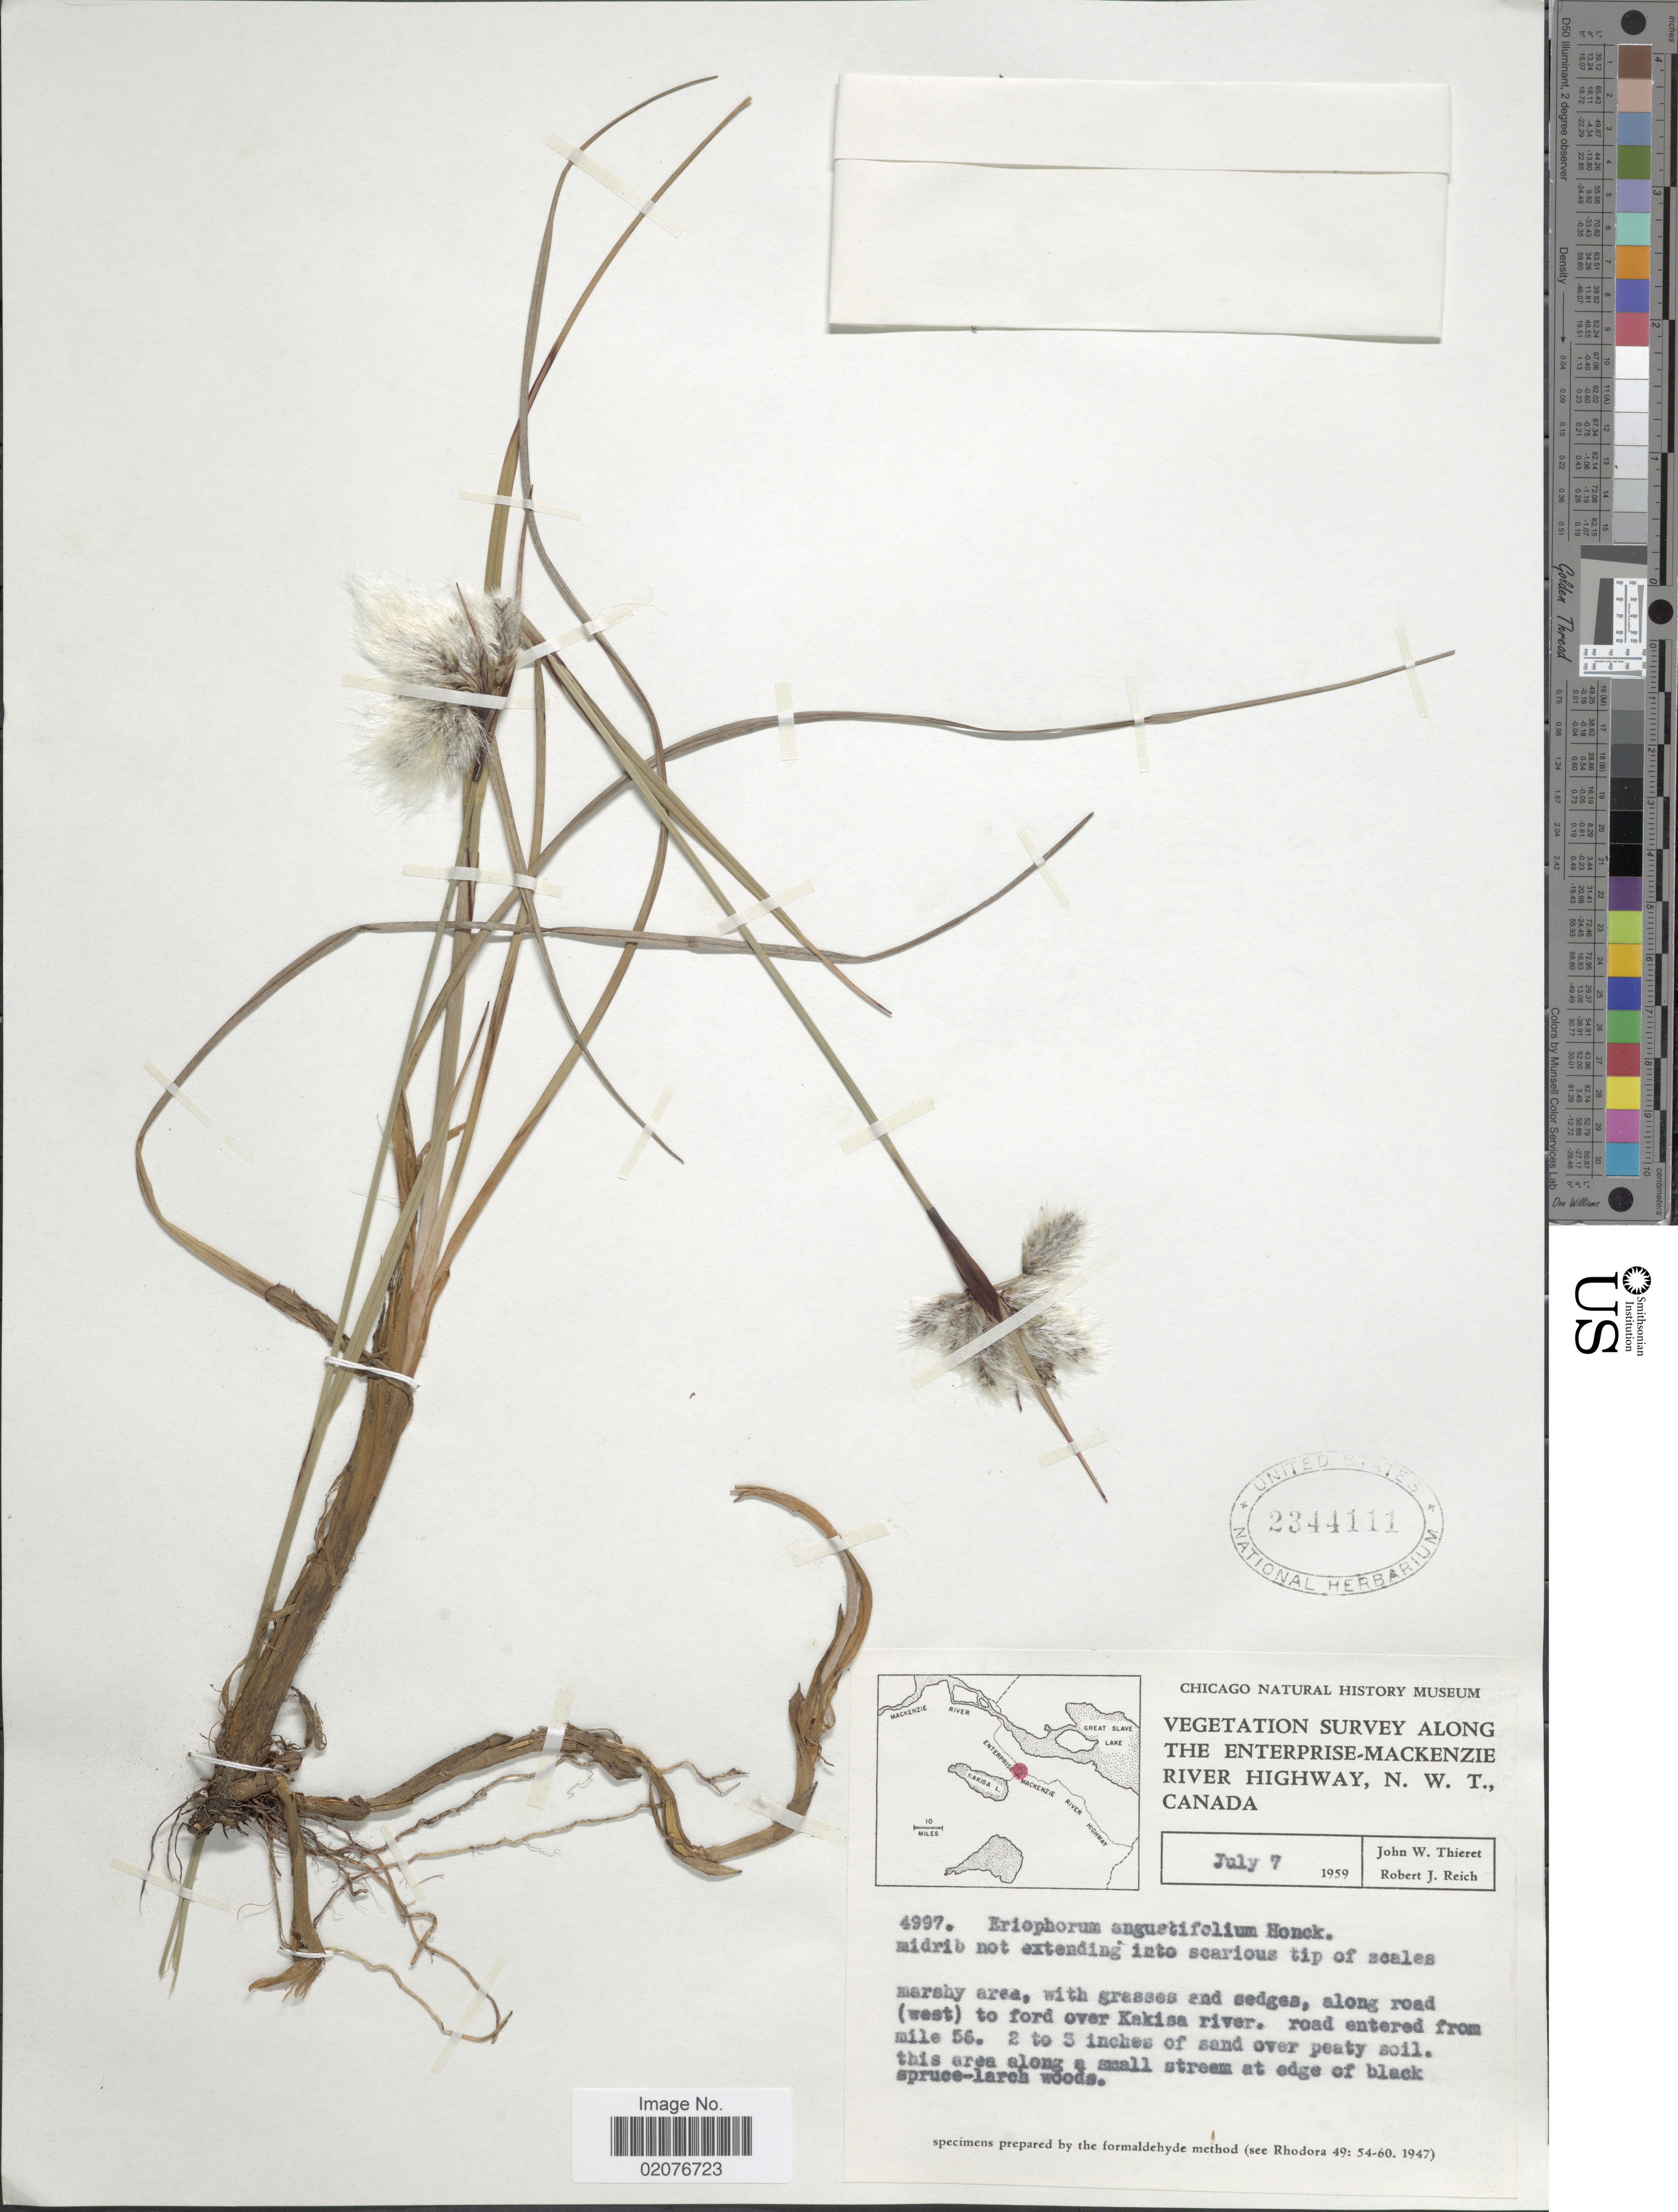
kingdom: Plantae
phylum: Tracheophyta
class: Liliopsida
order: Poales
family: Cyperaceae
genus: Eriophorum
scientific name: Eriophorum angustifolium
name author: Honck.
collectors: J. W. Thieret & R. Reich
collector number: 4997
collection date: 1959-07-07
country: Canada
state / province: Northwest Territories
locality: Vegetation survey along the Enterprise-Mackenzie River Highway, marshy area, with grasses and segdes, along road (west) to ford over Kakisa river. road entered from mile 56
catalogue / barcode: US 2344111